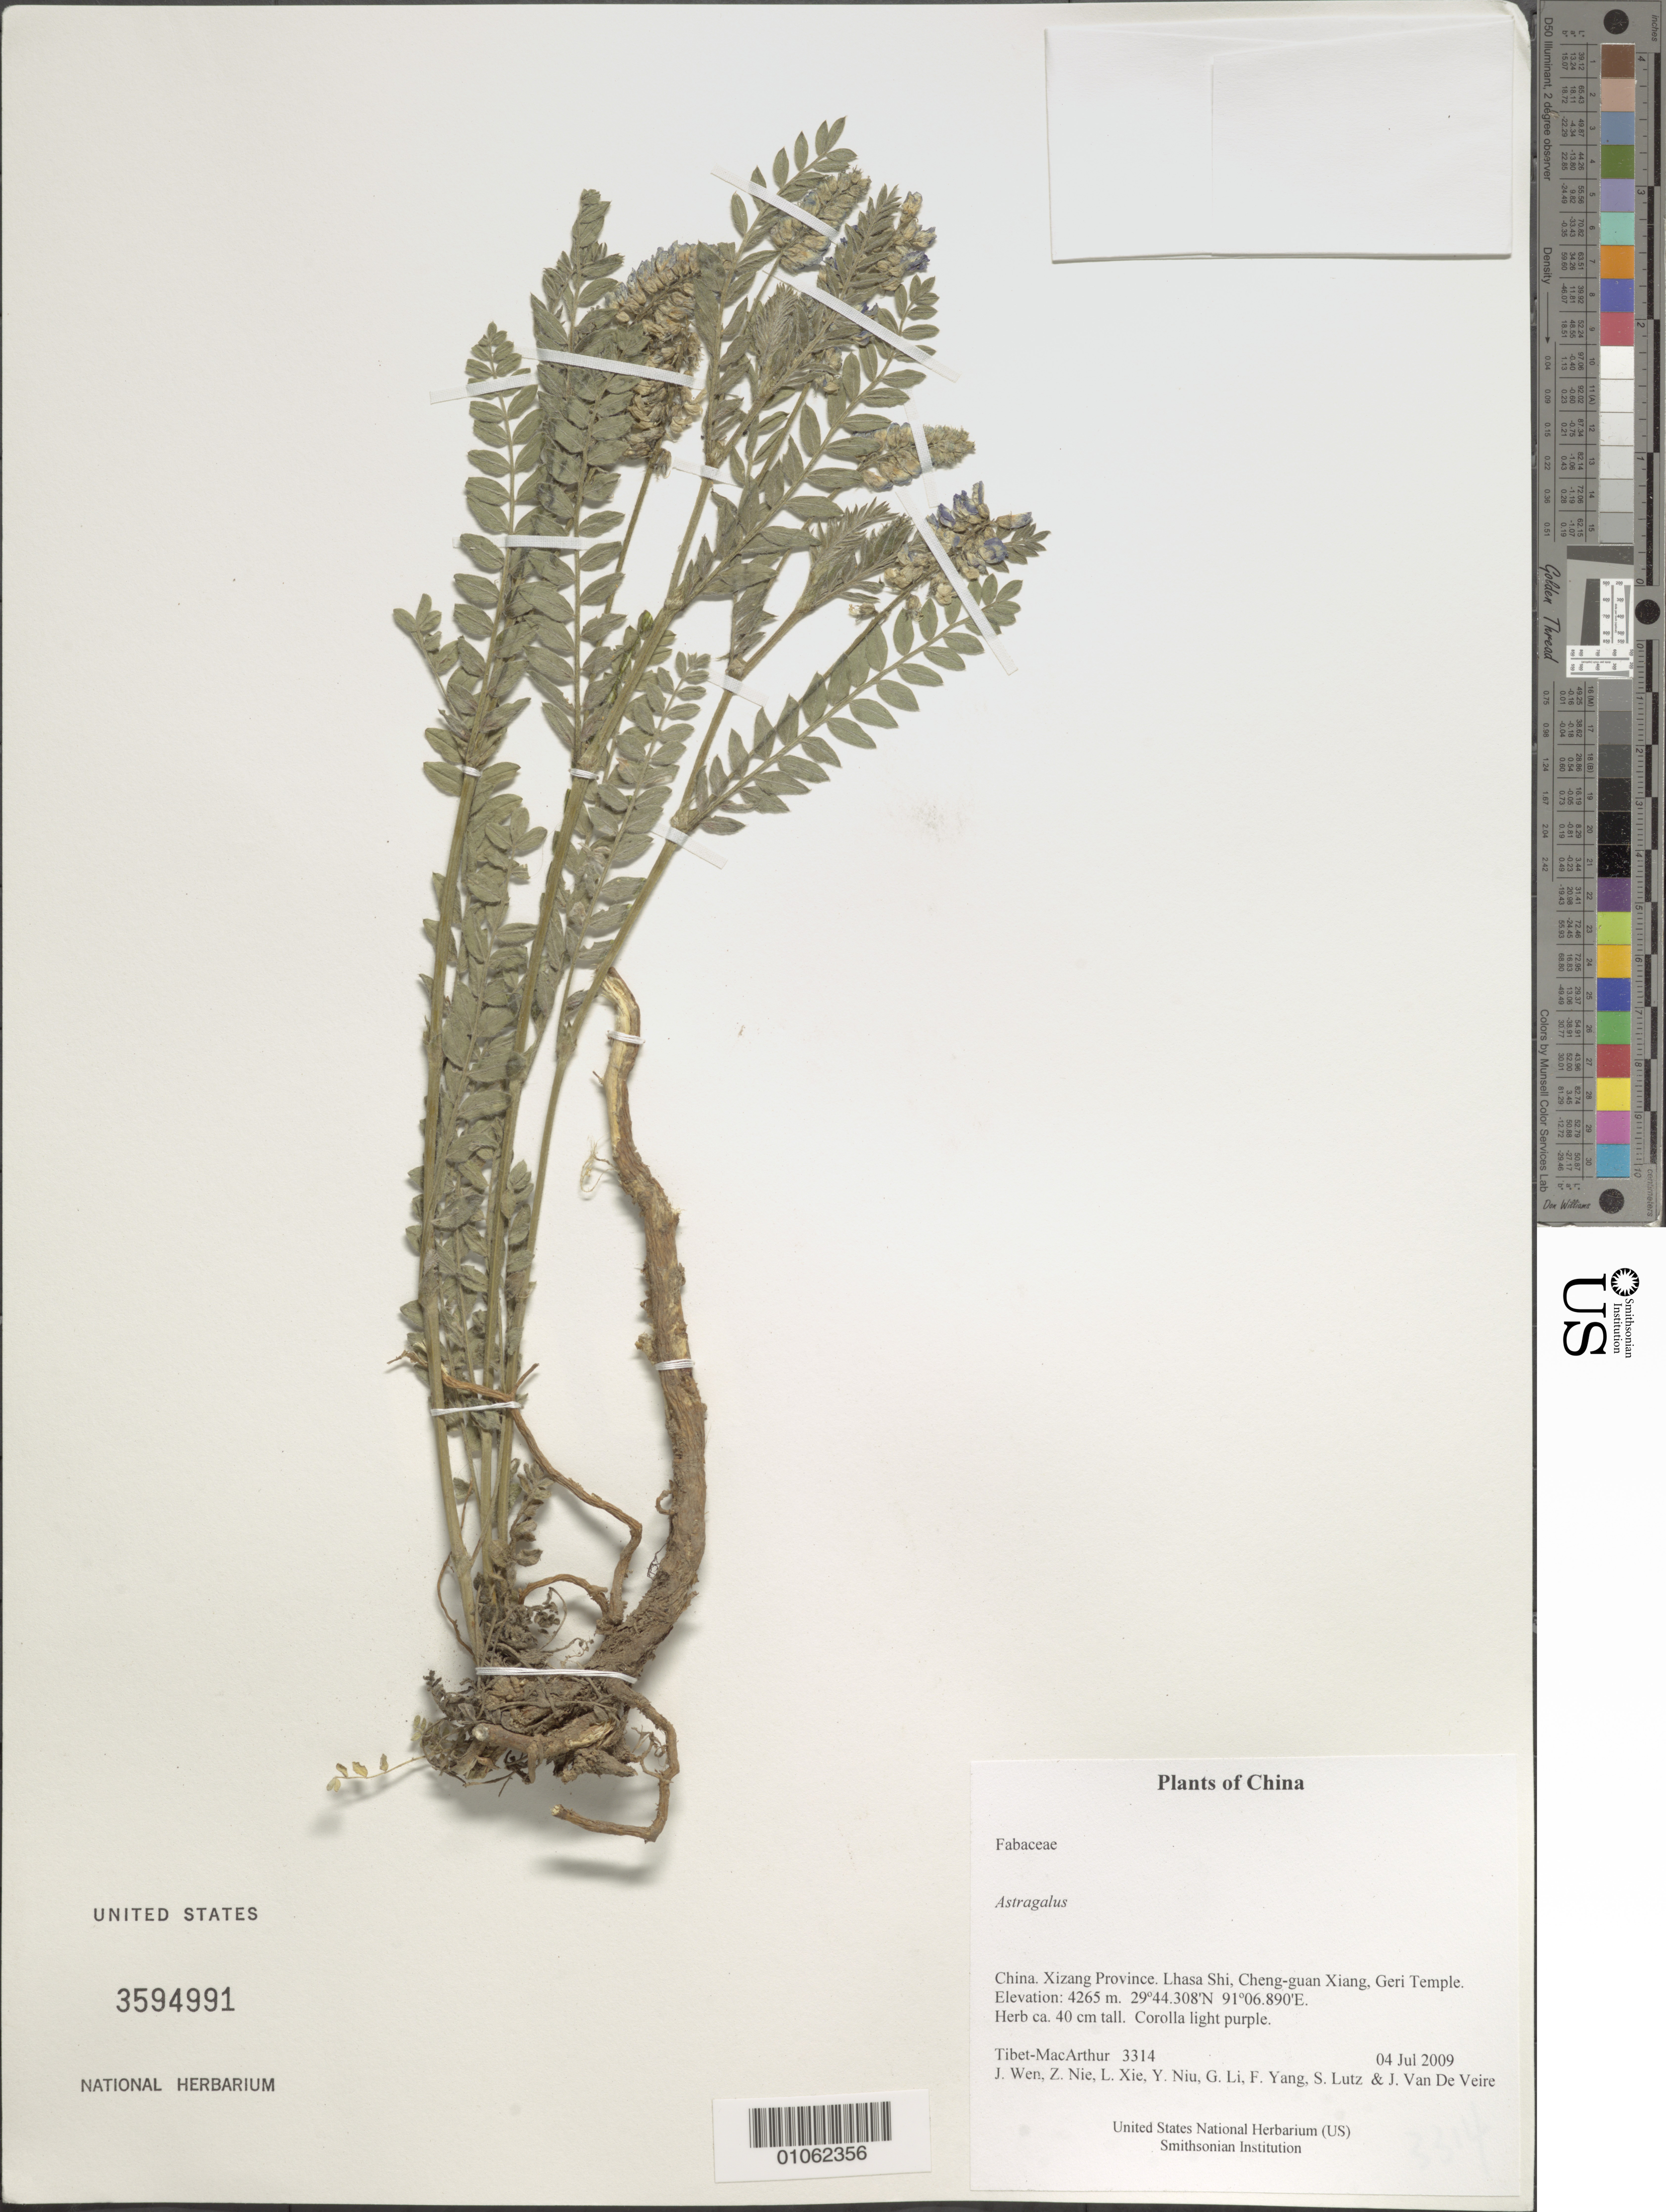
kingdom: Plantae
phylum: Tracheophyta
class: Magnoliopsida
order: Fabales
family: Fabaceae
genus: Astragalus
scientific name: Astragalus sp.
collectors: Tibet-MacArthur, J. Wen, Z. Nie, L. Xie, Y. Niu, G. Li, F. Yang, S. Lutz & J. Van De Veire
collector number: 3314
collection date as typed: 04 Jul 2009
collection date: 2009-07-04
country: China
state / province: Xizang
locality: Lhasa Shi, Cheng-guan Xiang, Geri Temple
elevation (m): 4265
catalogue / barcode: US 3594991